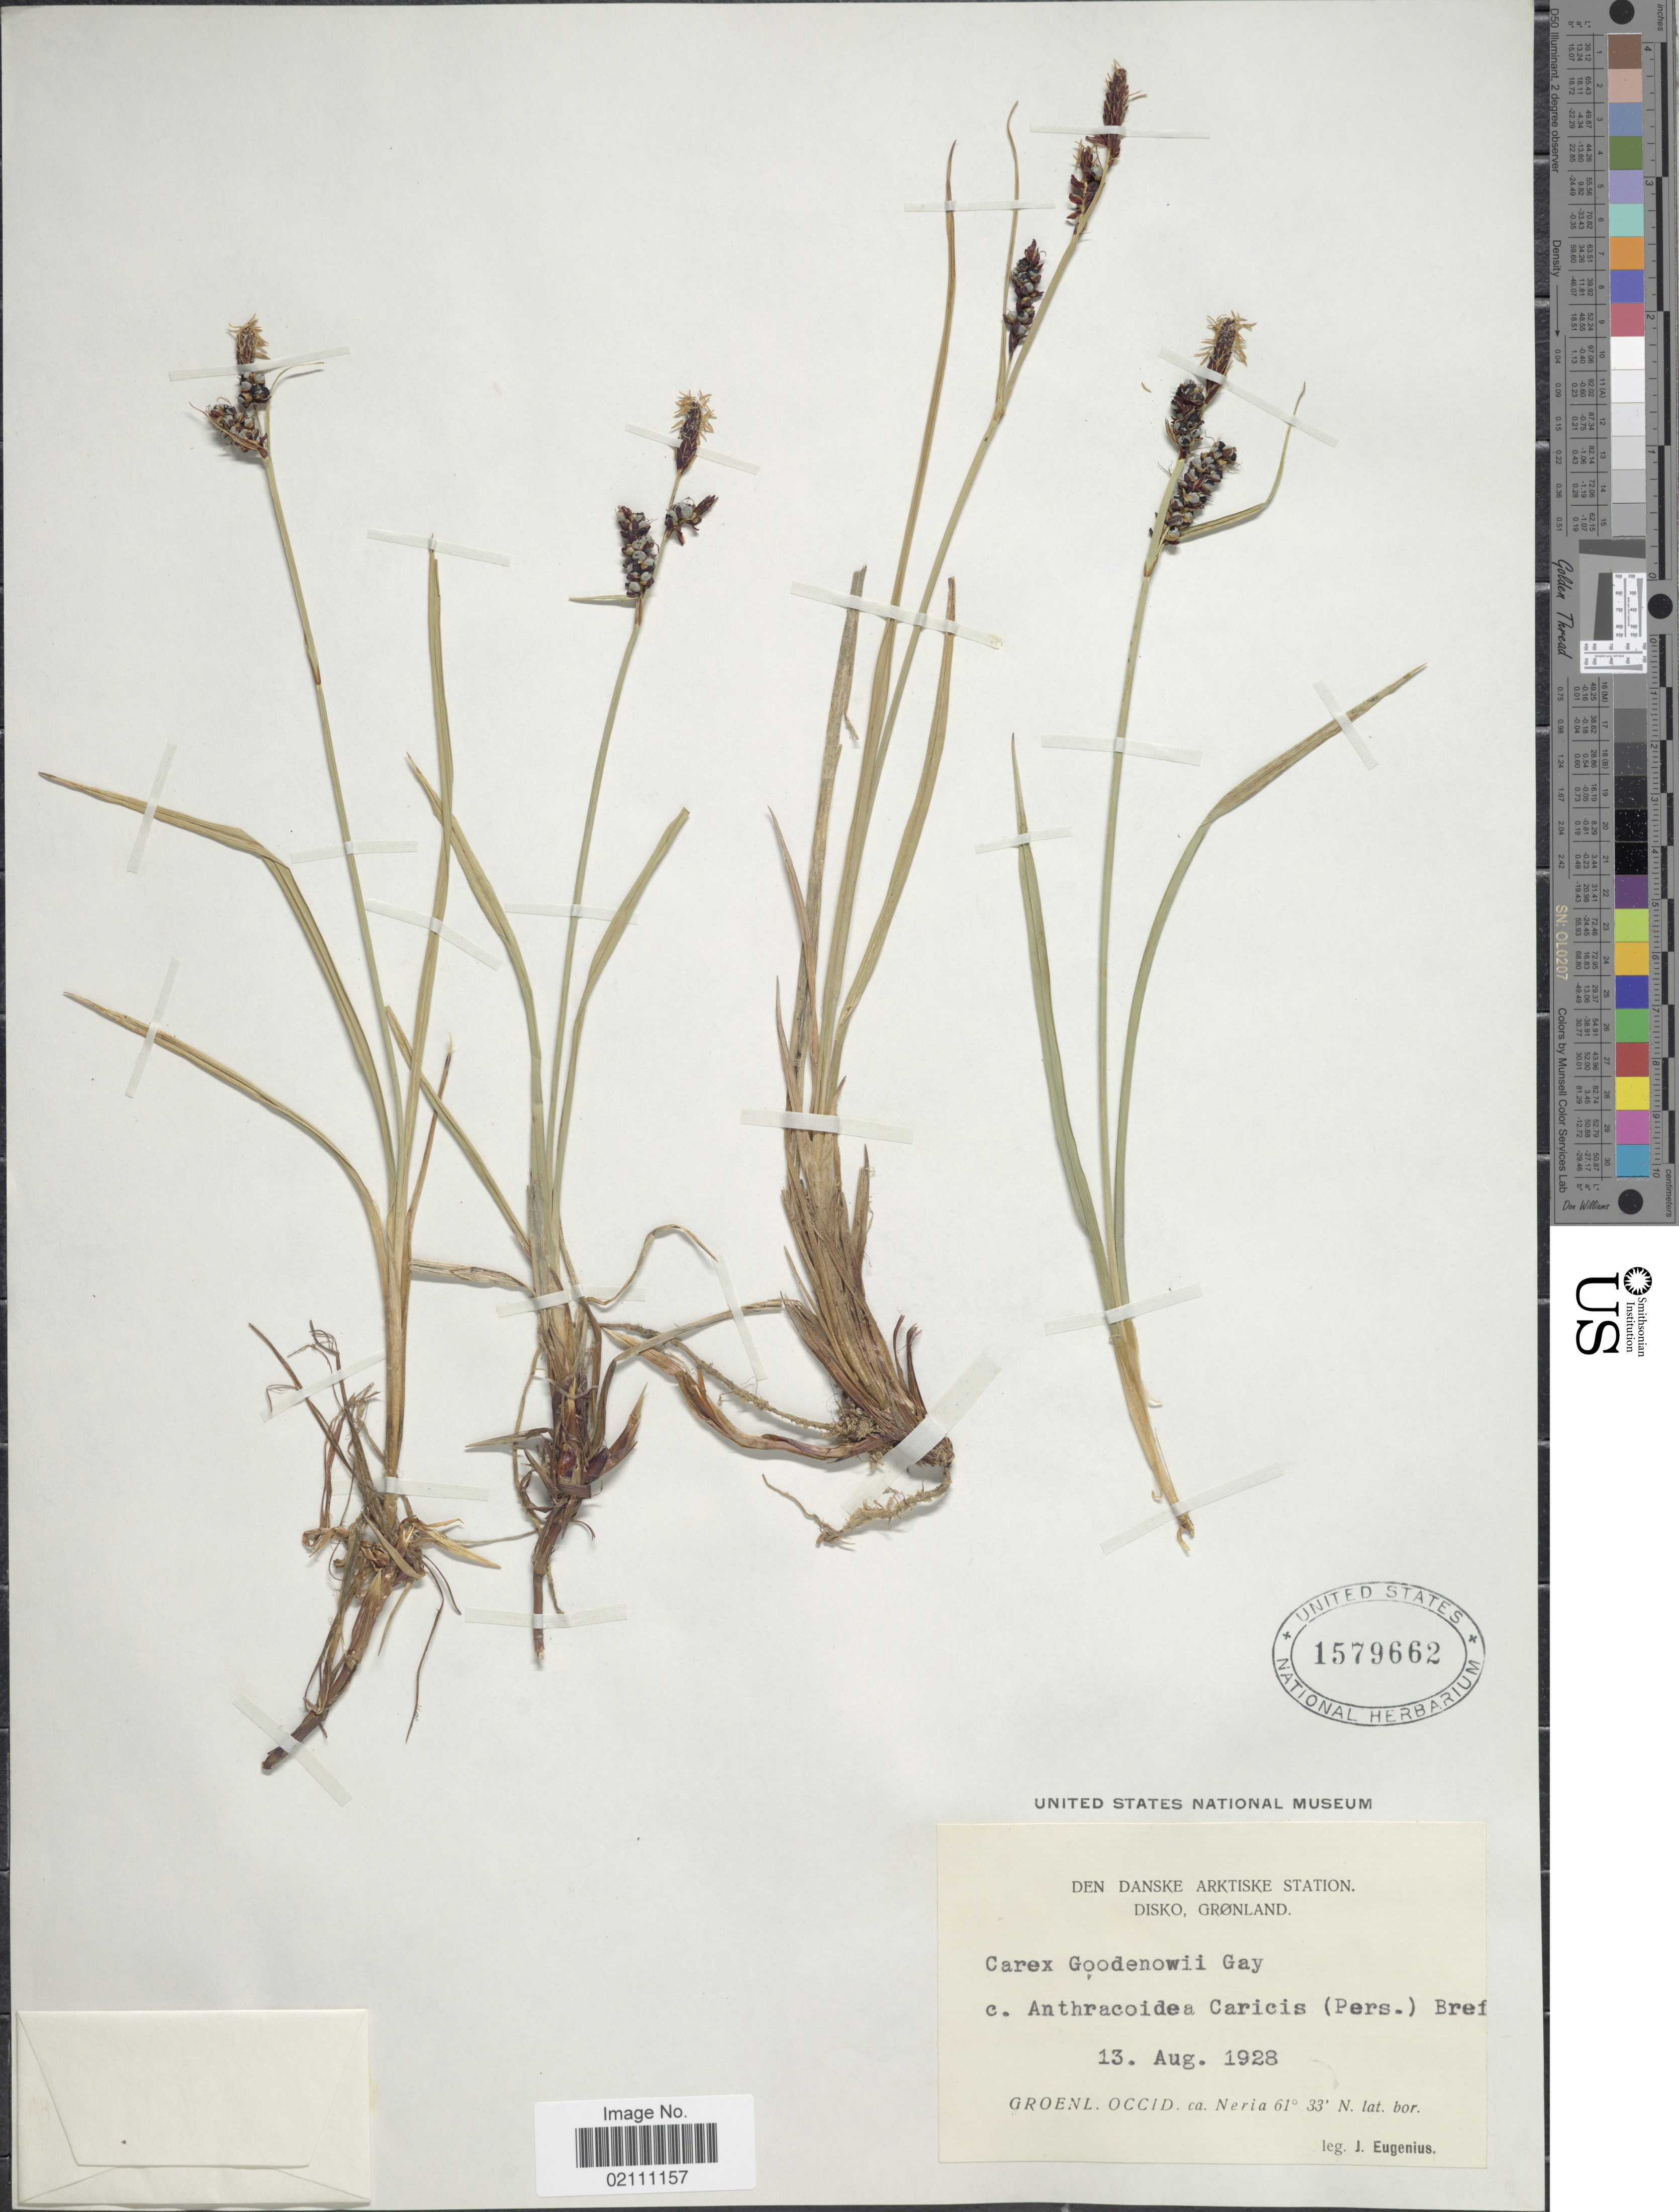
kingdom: Plantae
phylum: Tracheophyta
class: Liliopsida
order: Poales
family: Cyperaceae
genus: Carex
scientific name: Carex nigra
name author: (L.) Reichard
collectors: J. Eugenius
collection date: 1928-08-13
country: Greenland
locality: Den danske arktiske station disko, Gronland, Groenl. Occid, Neria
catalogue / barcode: US 1579662